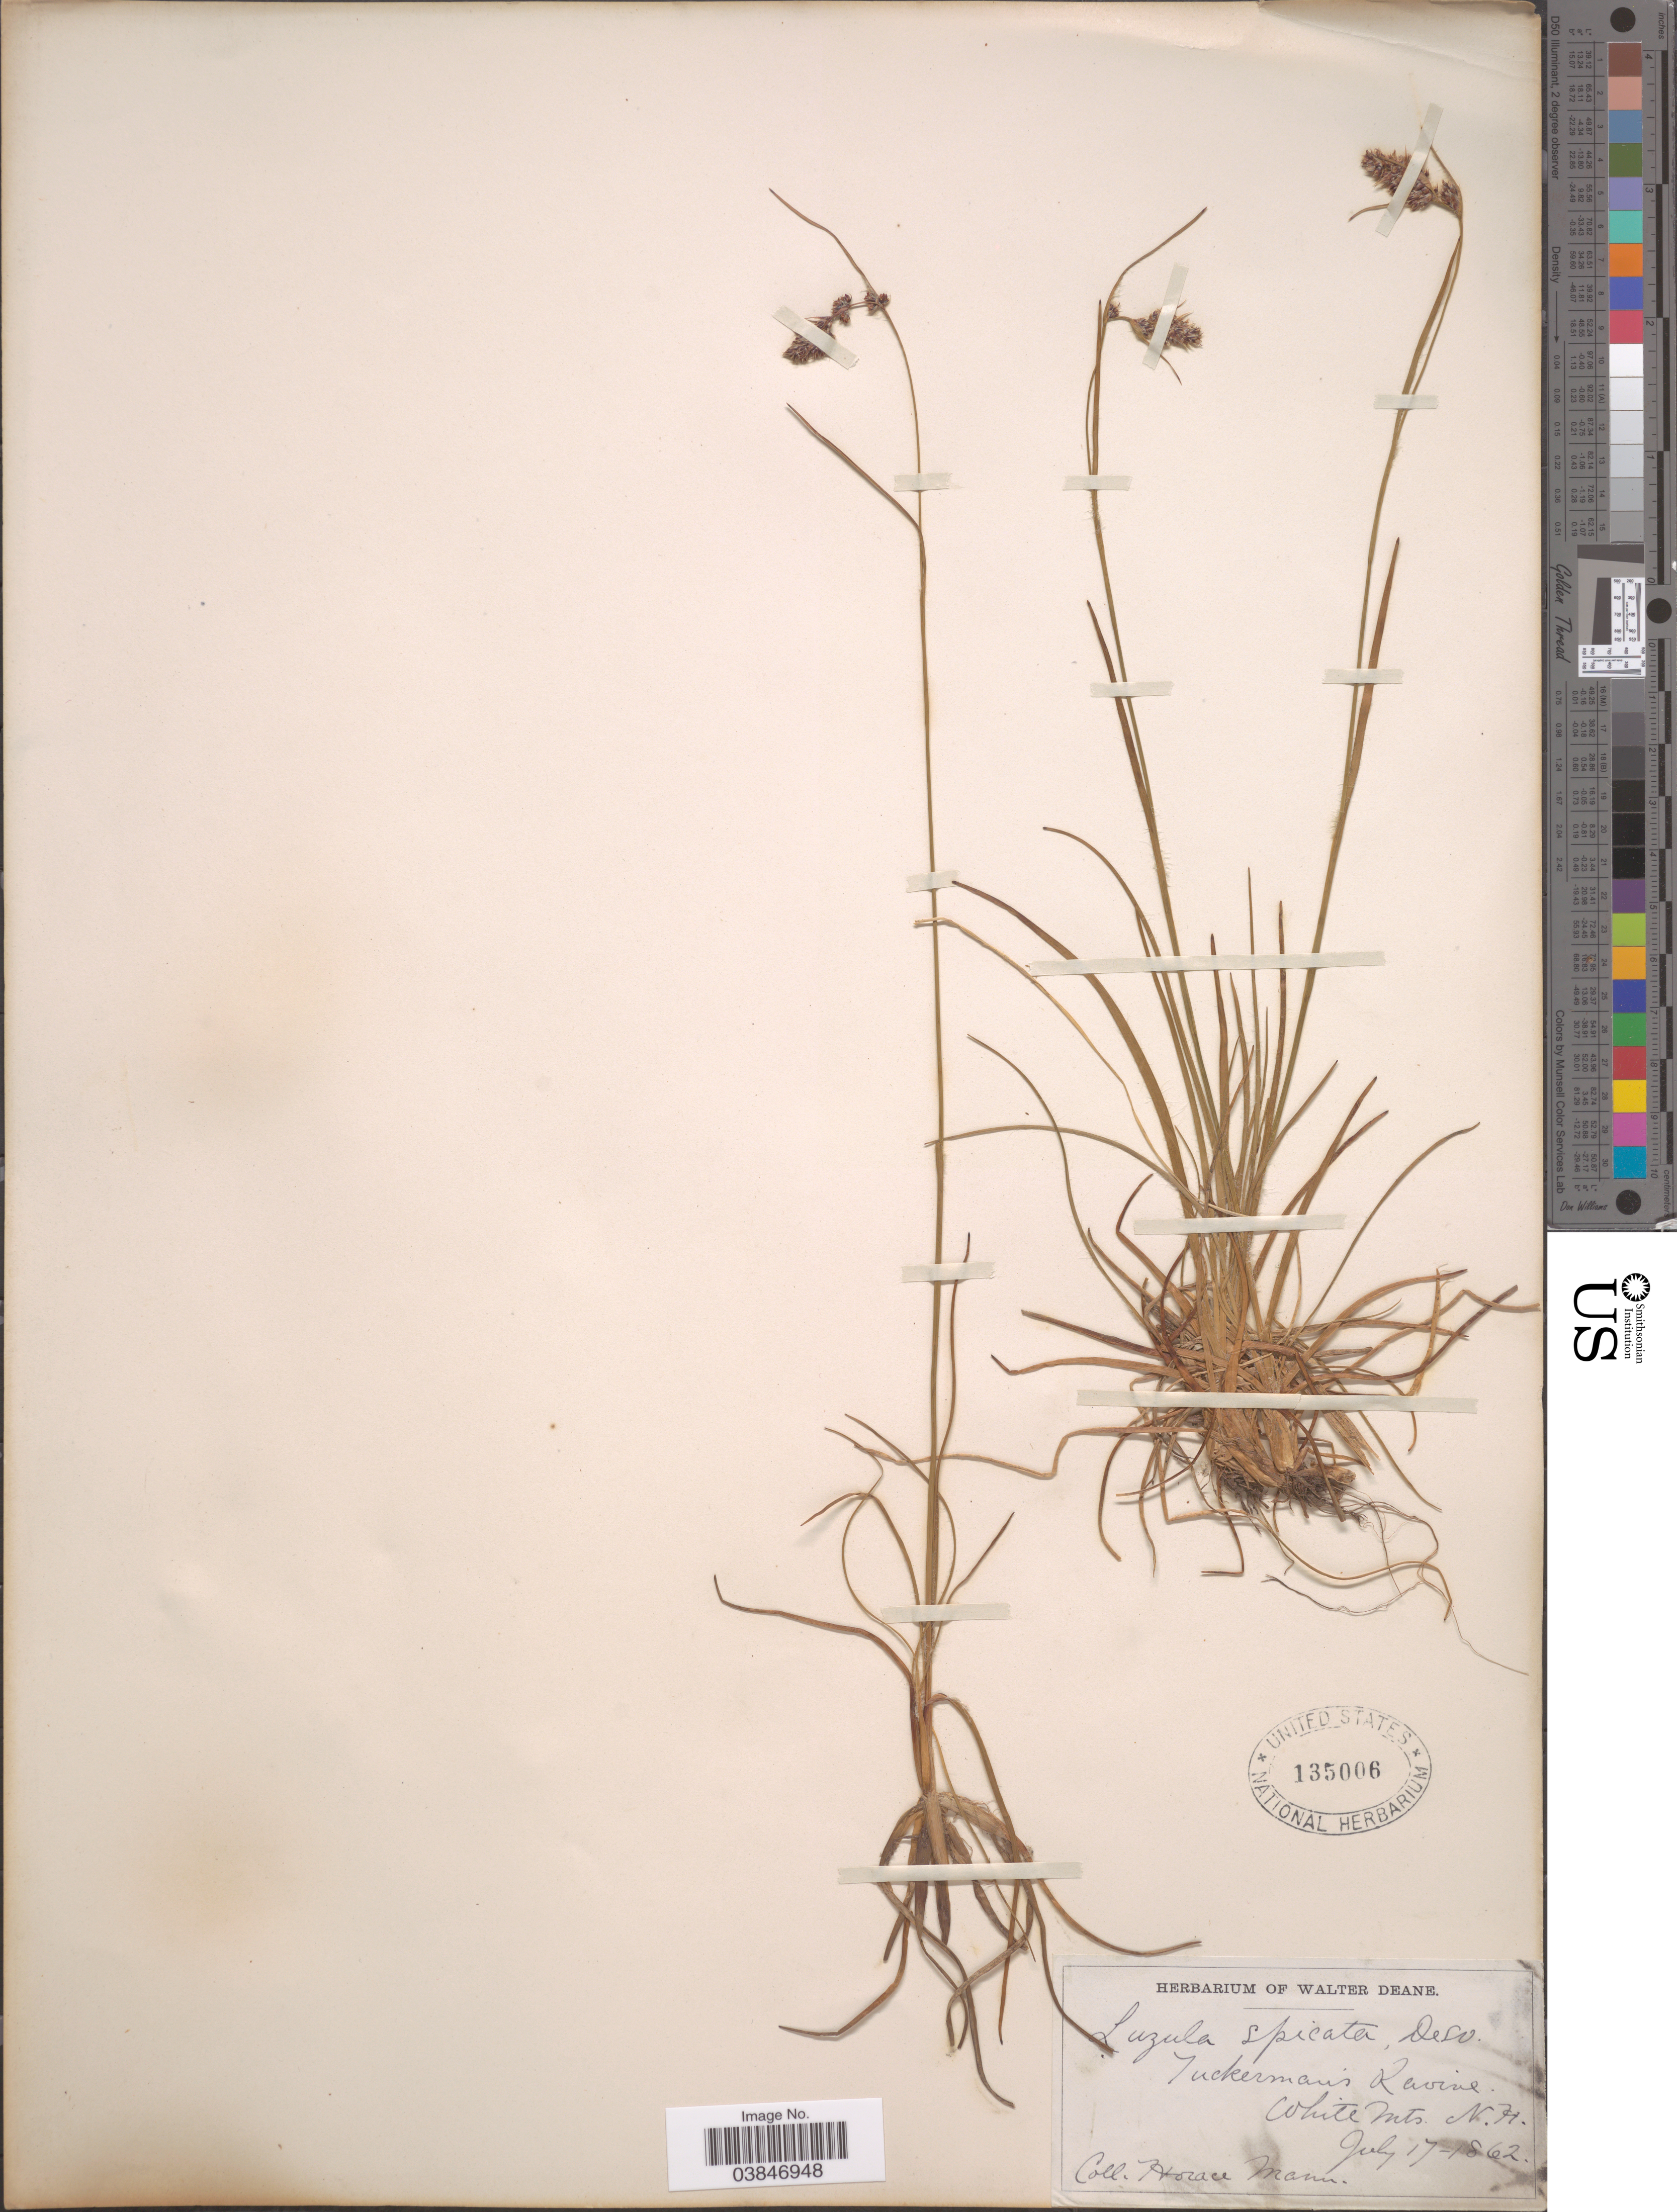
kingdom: Plantae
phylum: Tracheophyta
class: Liliopsida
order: Poales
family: Juncaceae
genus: Luzula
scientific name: Luzula spicata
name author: (L.) DC.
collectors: H. Mann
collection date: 1862-07-17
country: United States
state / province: New Hampshire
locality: Tuckerman's Ravine. White Mts.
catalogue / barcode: US 135006